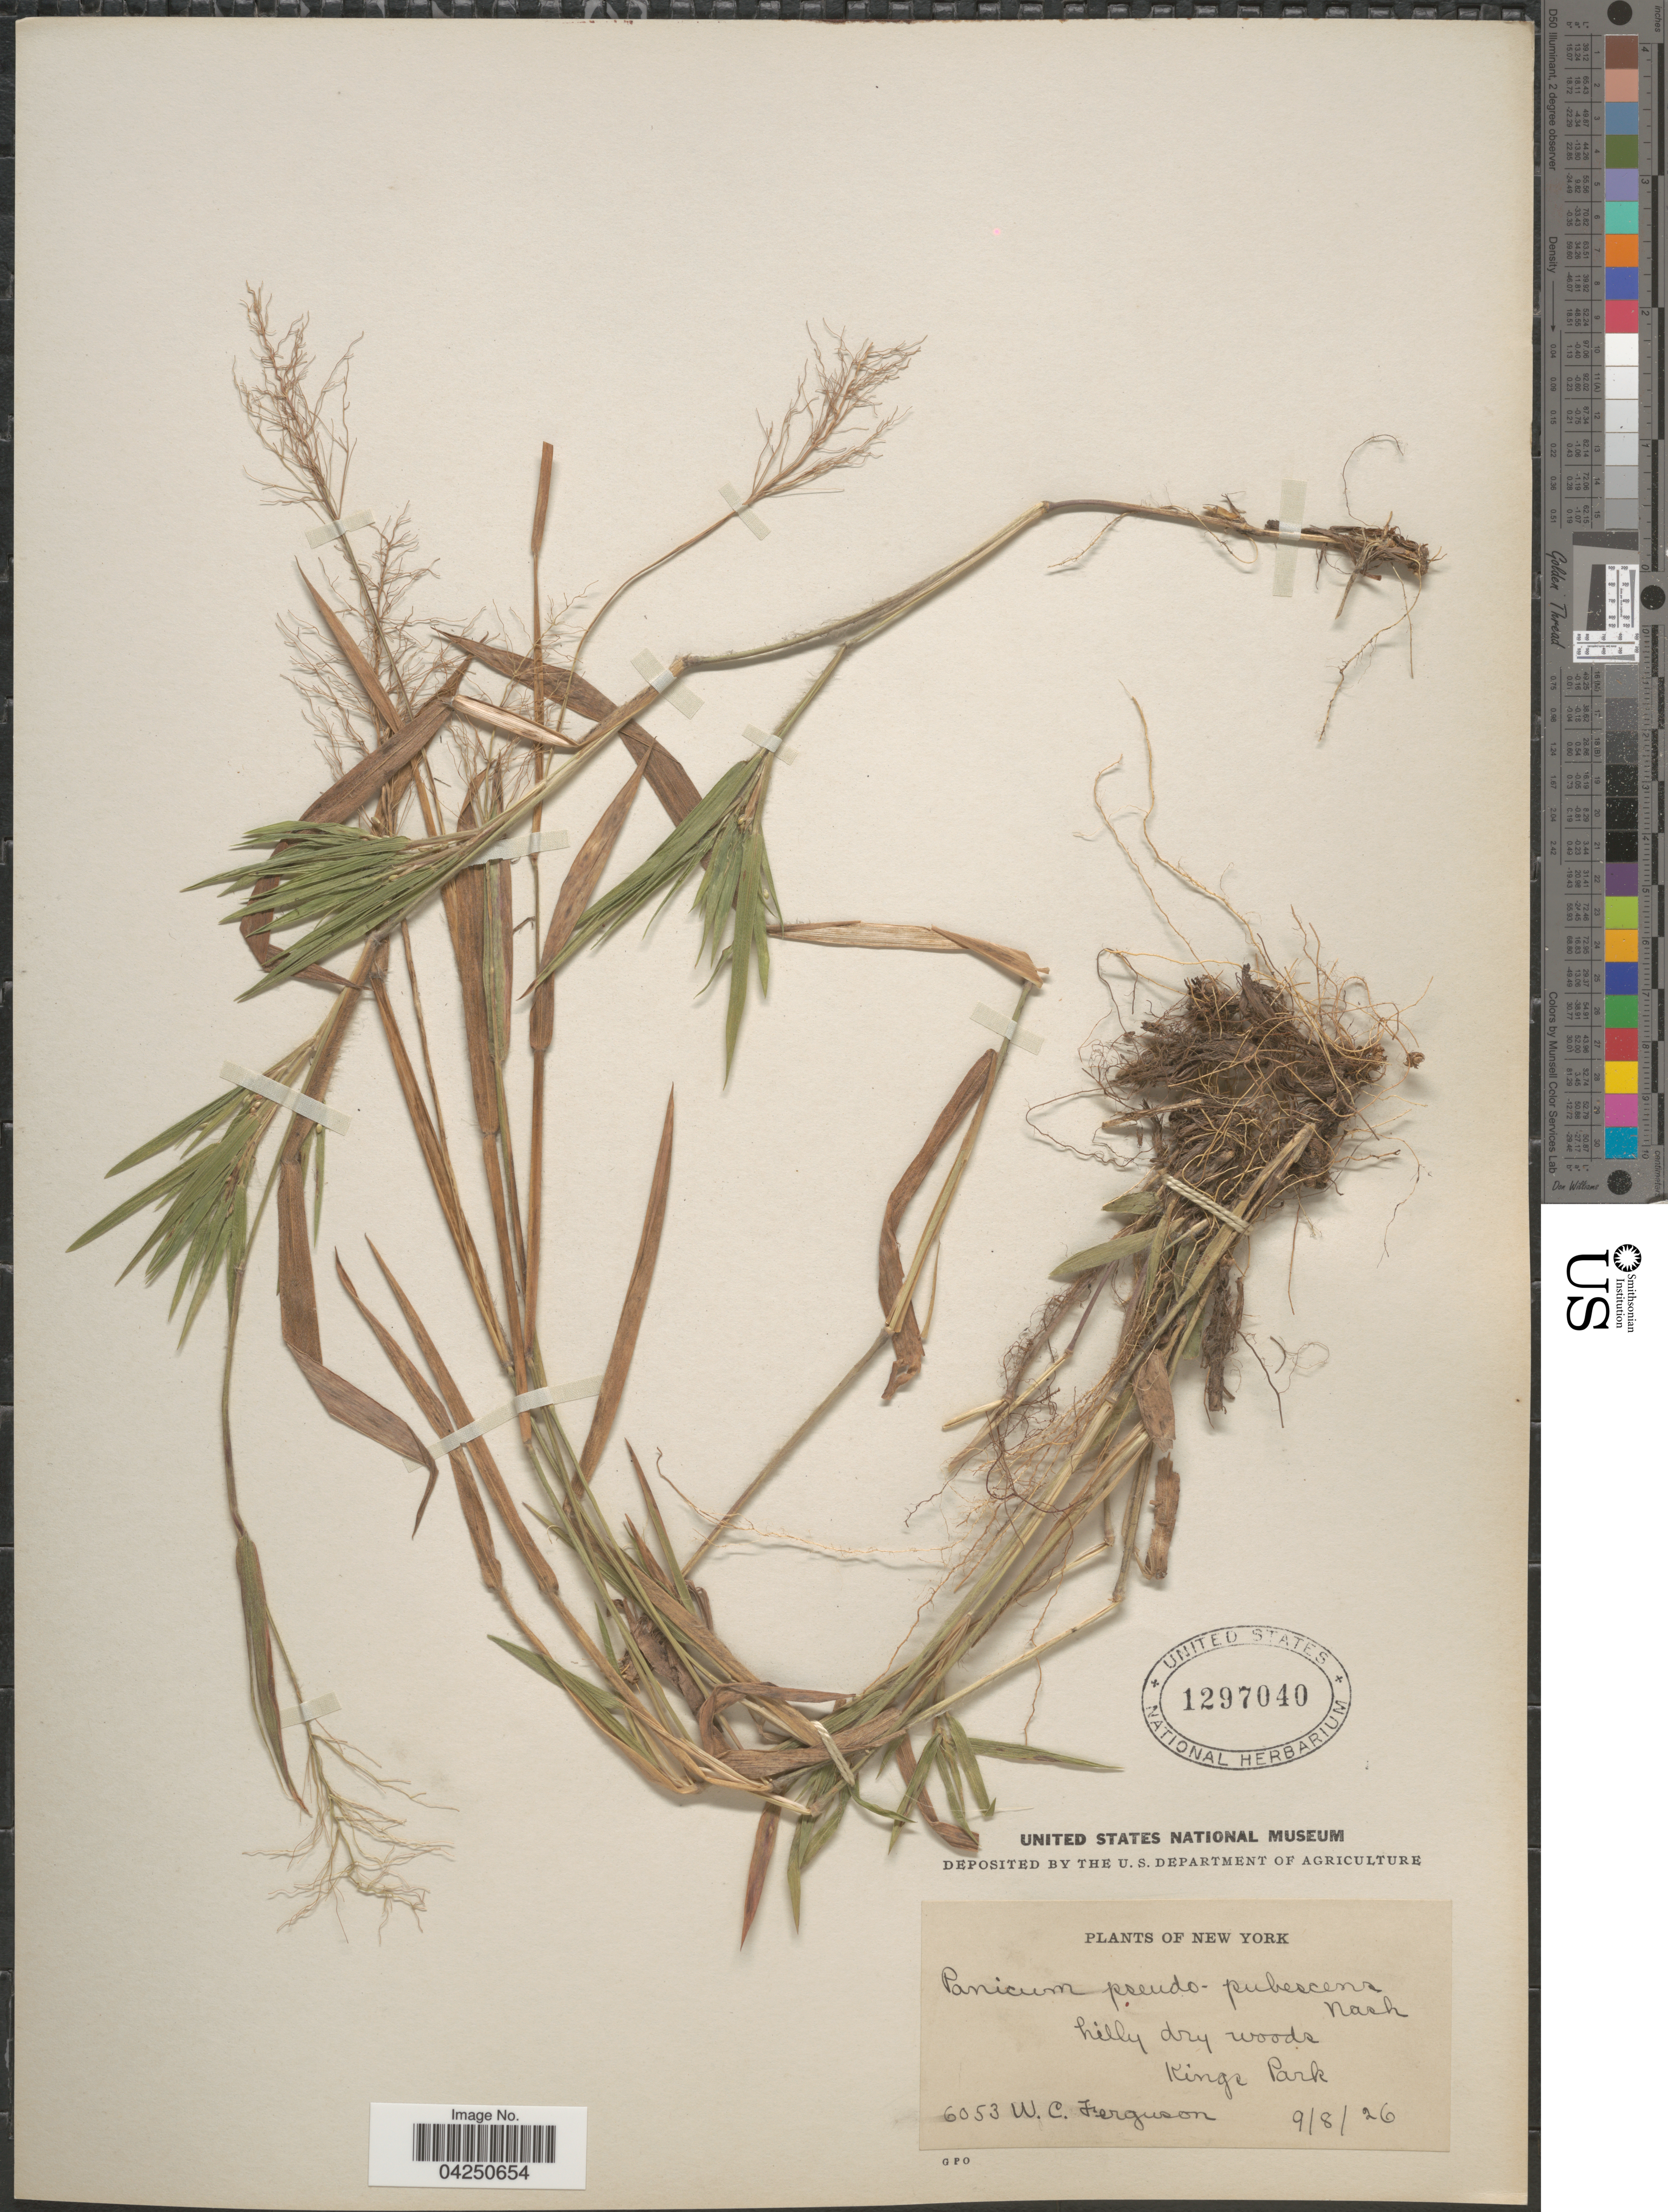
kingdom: Plantae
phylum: Tracheophyta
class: Liliopsida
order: Poales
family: Poaceae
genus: Dichanthelium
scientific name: Dichanthelium acuminatum var. acuminatum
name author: (Sw.) Gould & C.A. Clark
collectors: W. Ferguson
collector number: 6053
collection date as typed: Transcribed d/m/y: 8/9/26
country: United States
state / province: New York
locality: Hilly dry woods. Kings Park.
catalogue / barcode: US 1297040